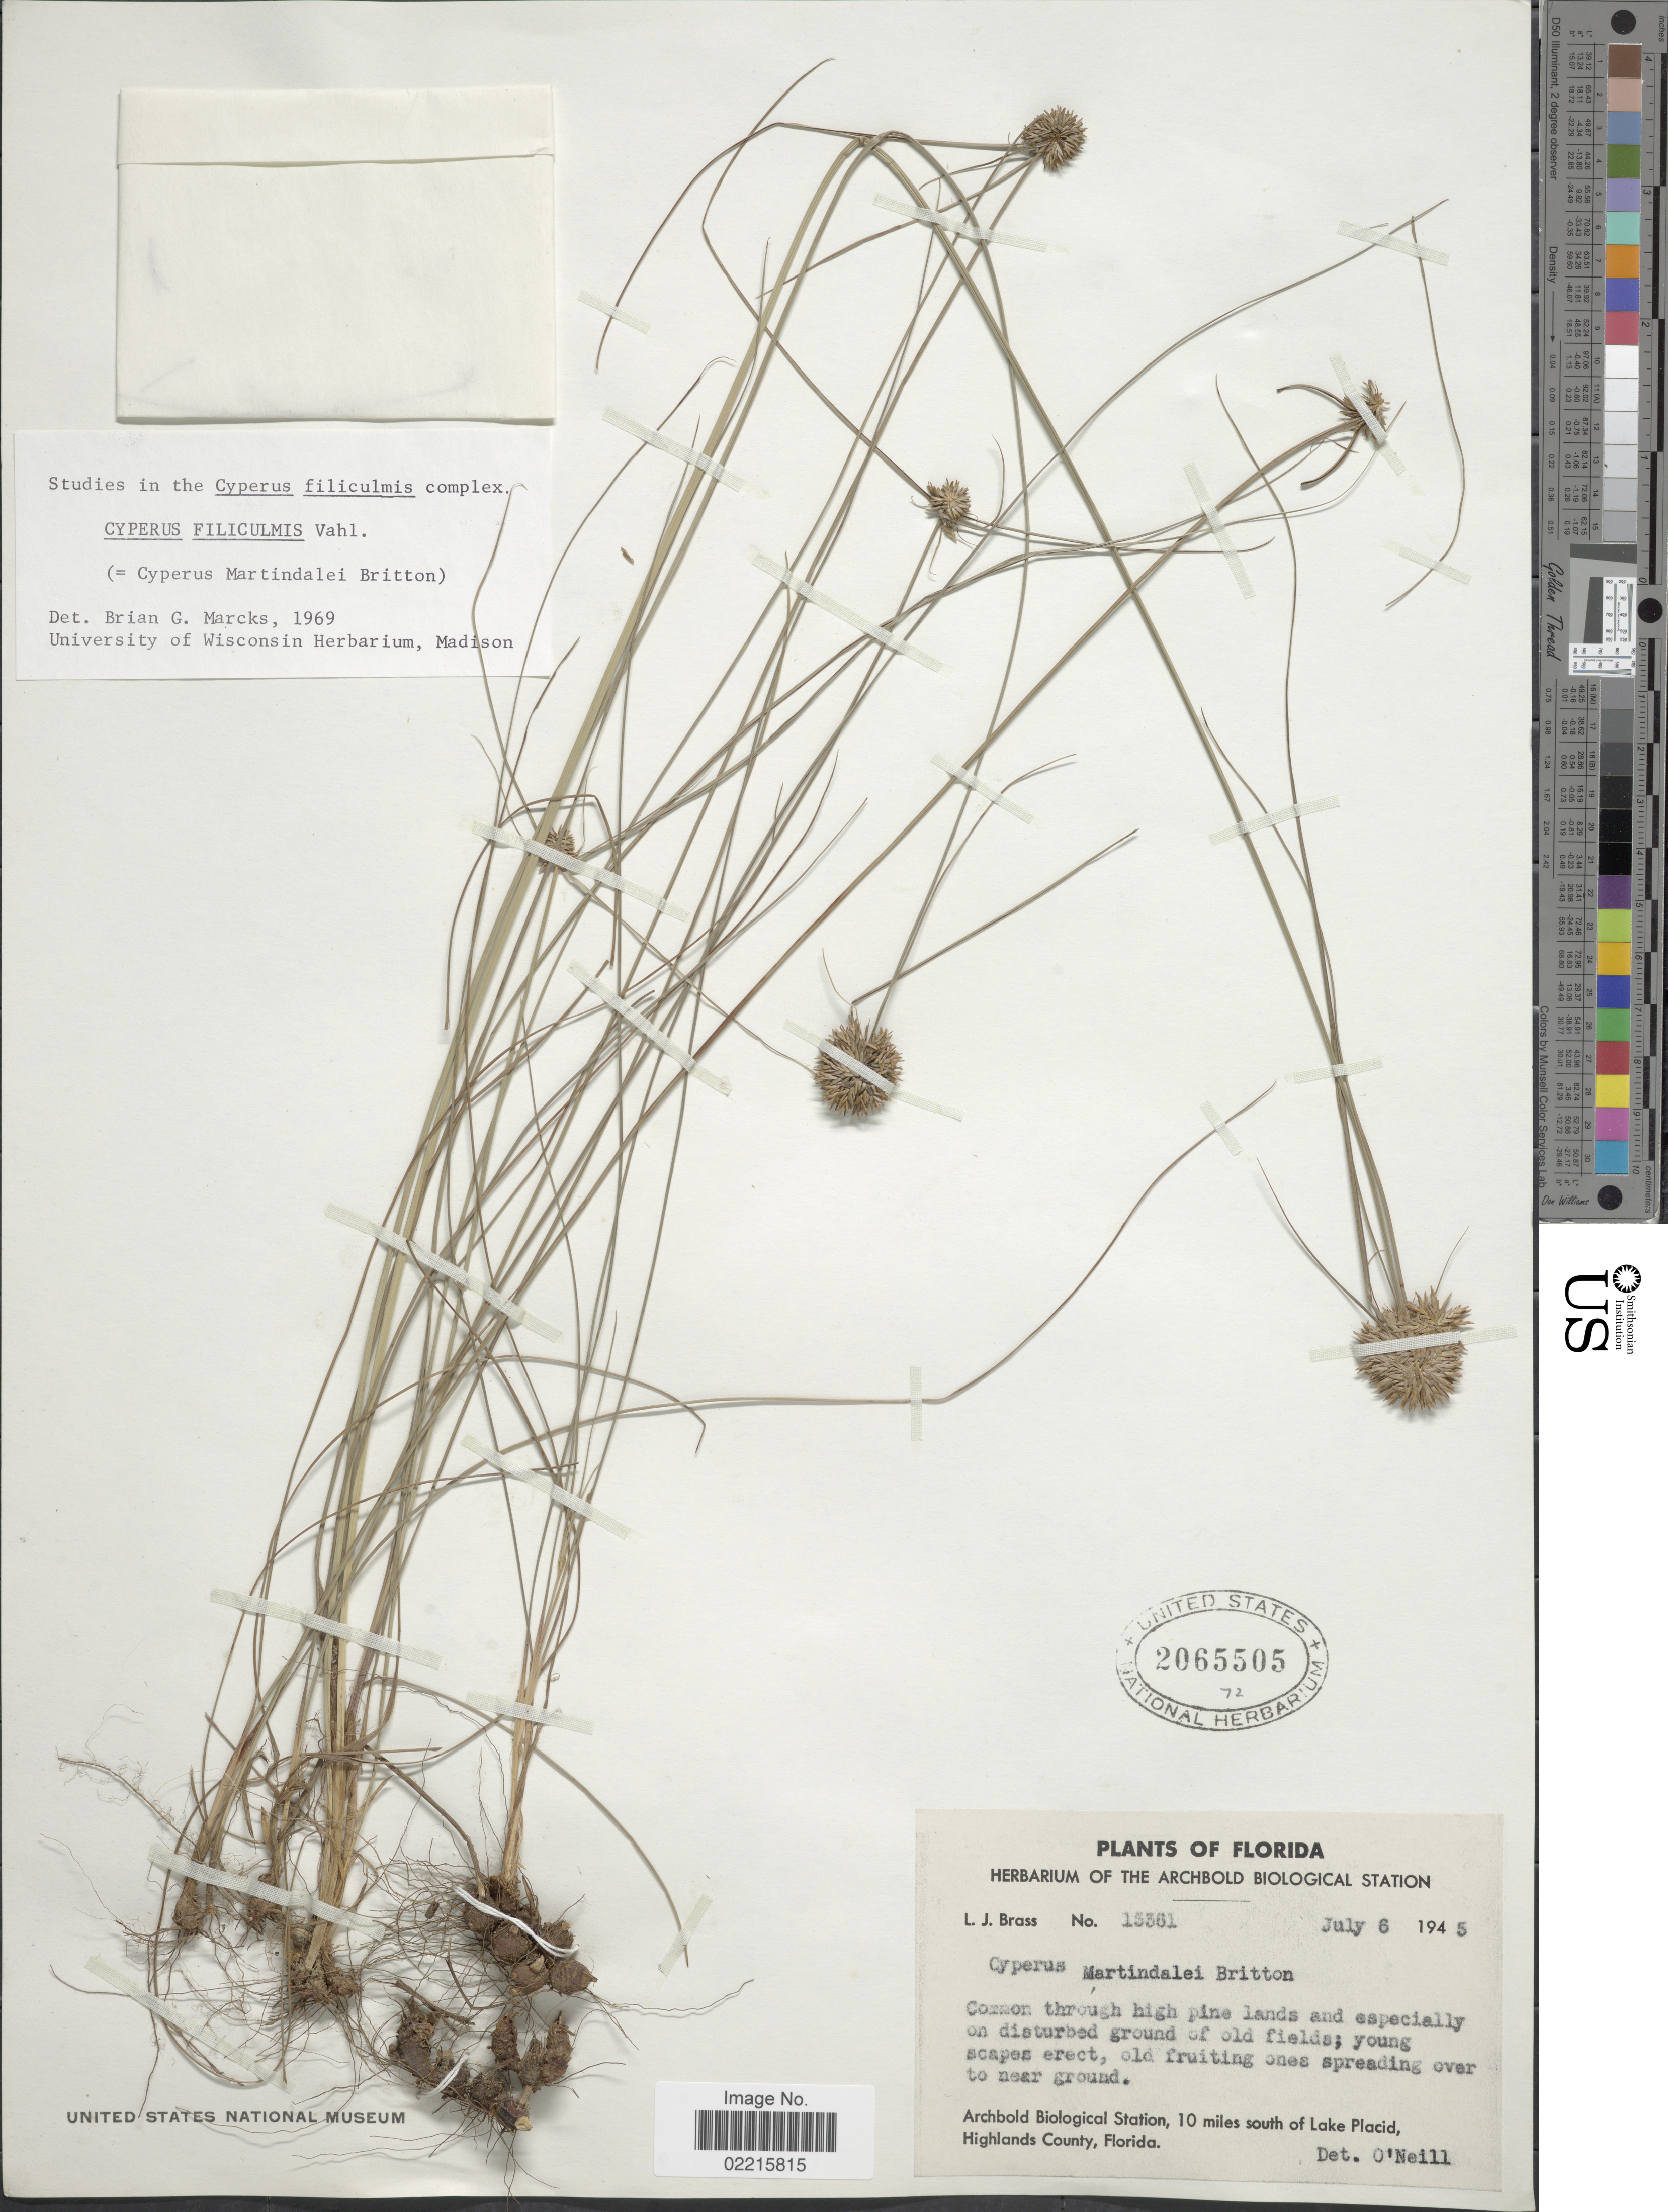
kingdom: Plantae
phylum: Tracheophyta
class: Liliopsida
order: Poales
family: Cyperaceae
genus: Cyperus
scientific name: Cyperus filiculmis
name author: Vahl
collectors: L. J. Brass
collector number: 15361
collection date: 1945-07-06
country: United States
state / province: Florida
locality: Archbold Biological Station, 10 miles south of Lake Placid, Highlands County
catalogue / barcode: US 2065505